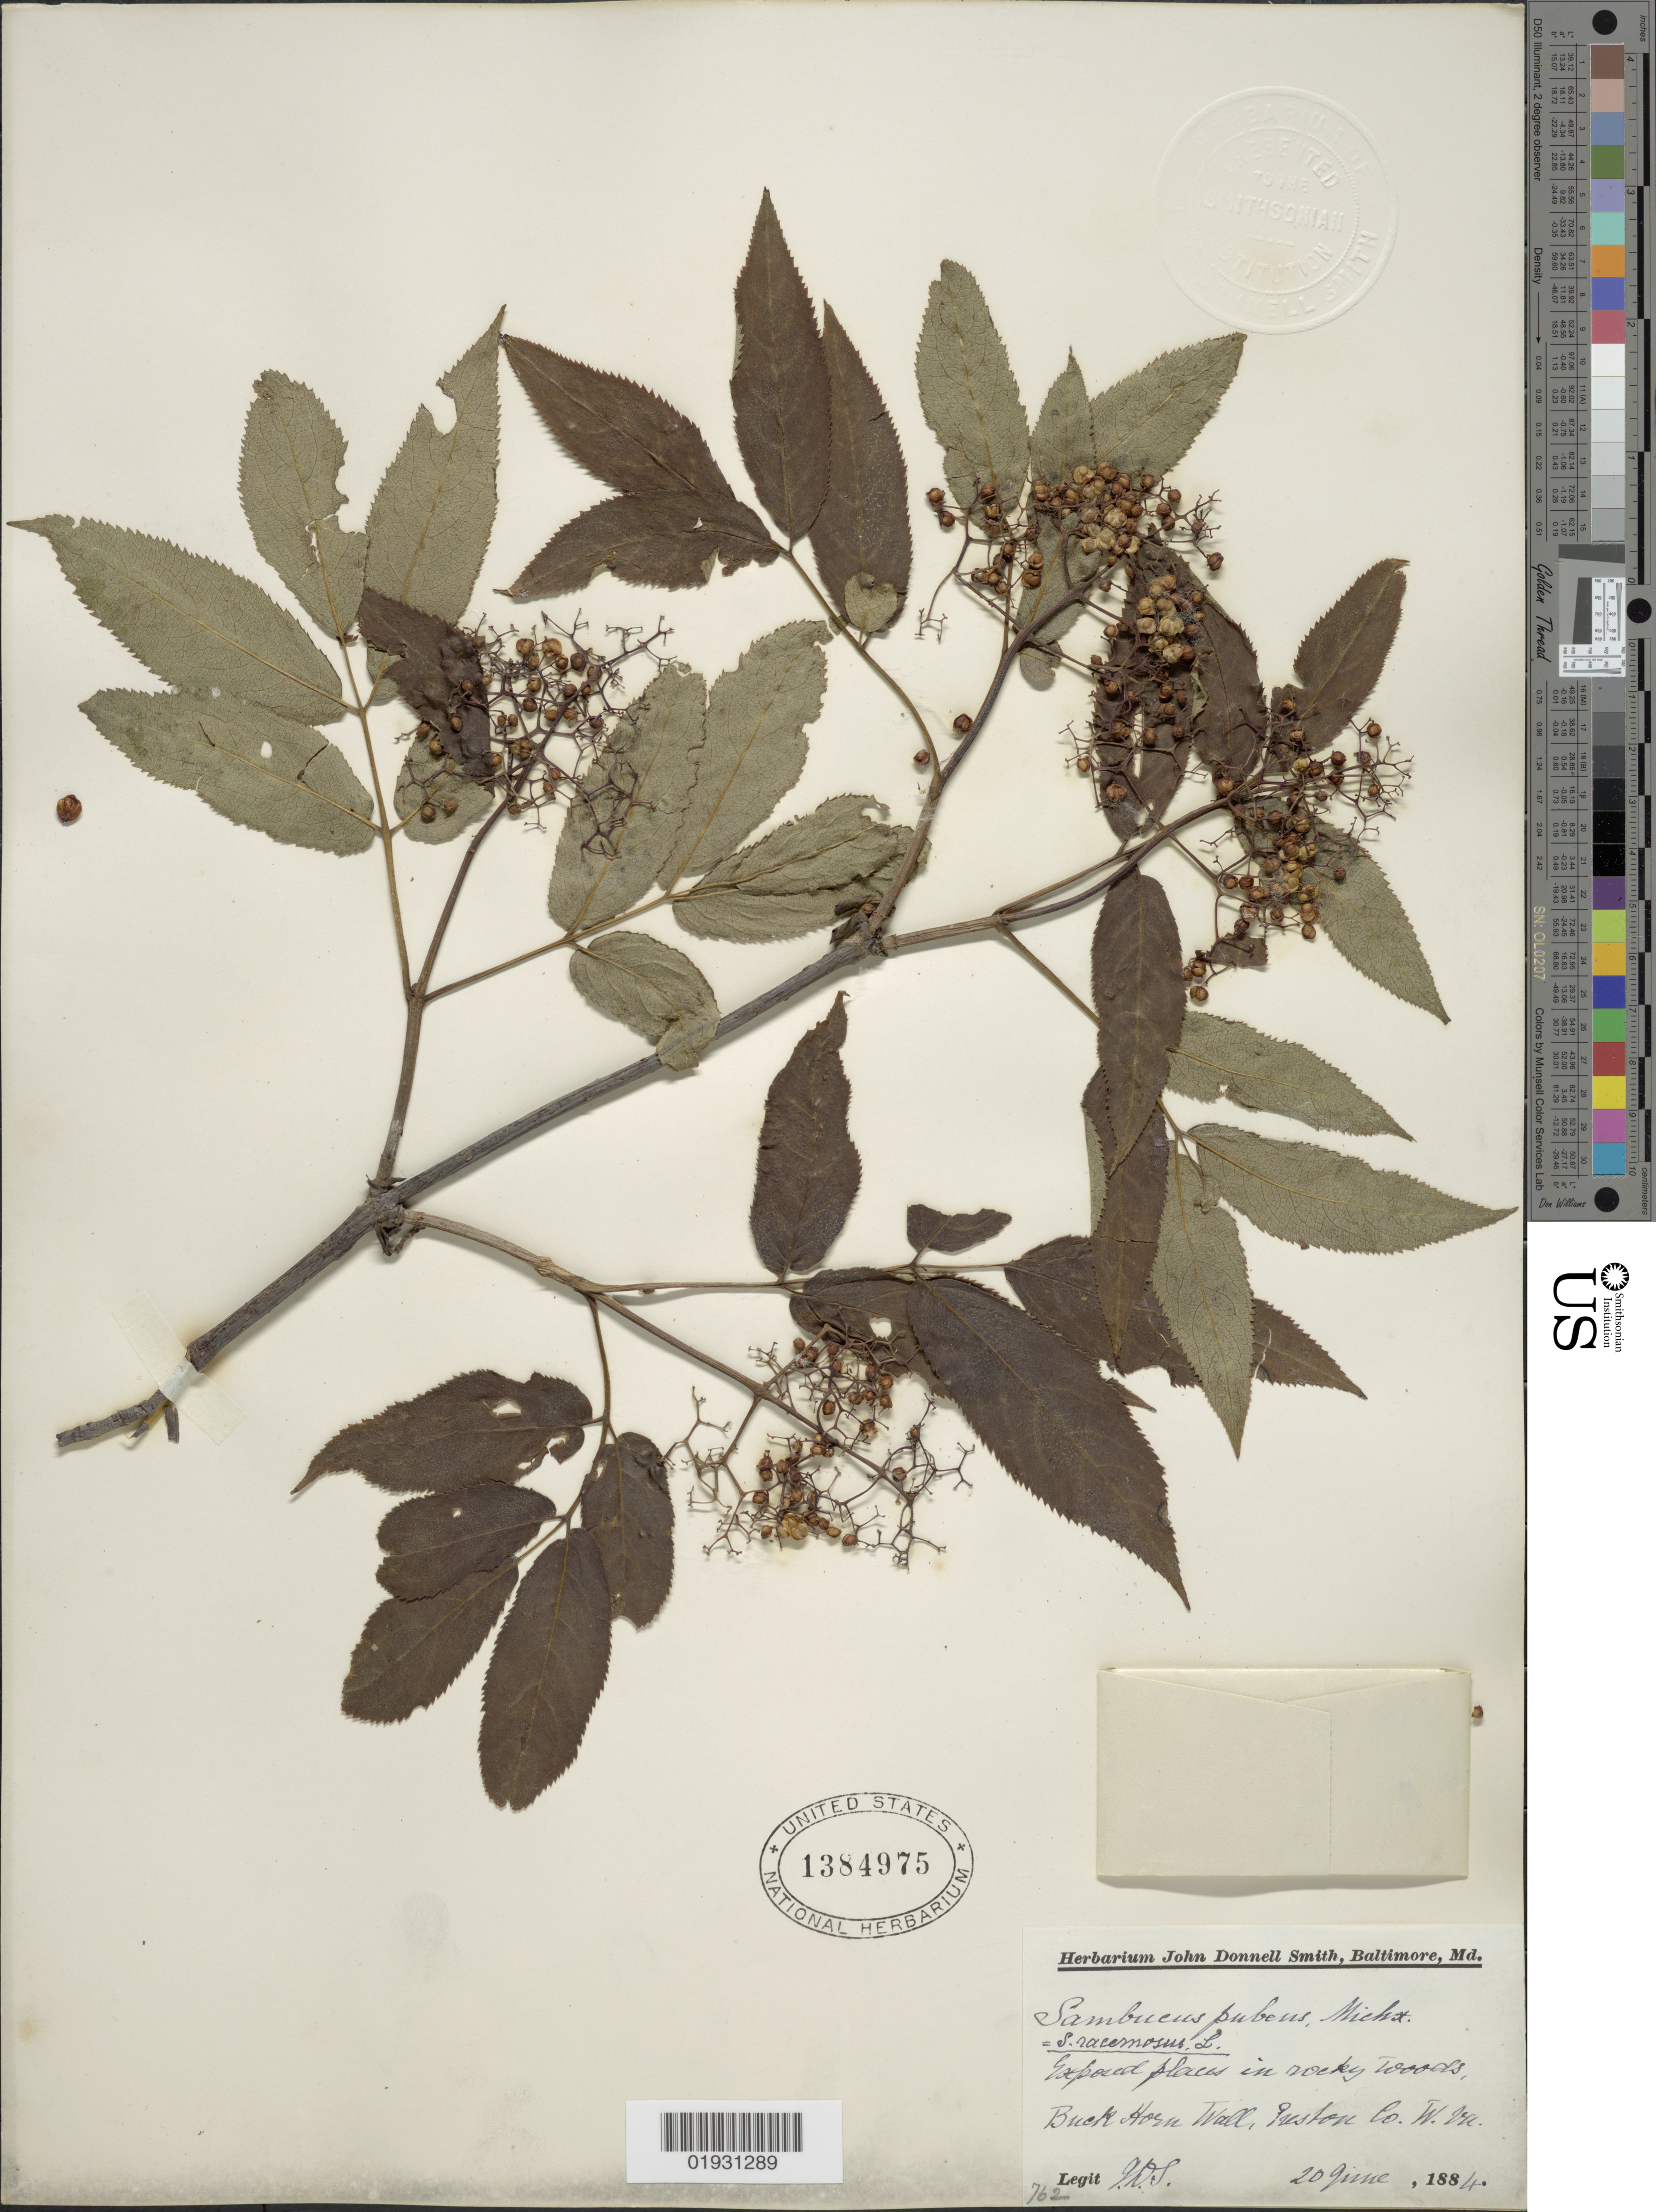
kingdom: Plantae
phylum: Tracheophyta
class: Magnoliopsida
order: Dipsacales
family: Viburnaceae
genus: Sambucus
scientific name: Sambucus racemosa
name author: L.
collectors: J. Donnell Smith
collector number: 762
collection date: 1884-06-20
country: United States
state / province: West Virginia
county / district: Preston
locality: Buck Horse Wall, Preston Co.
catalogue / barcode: US 1384975